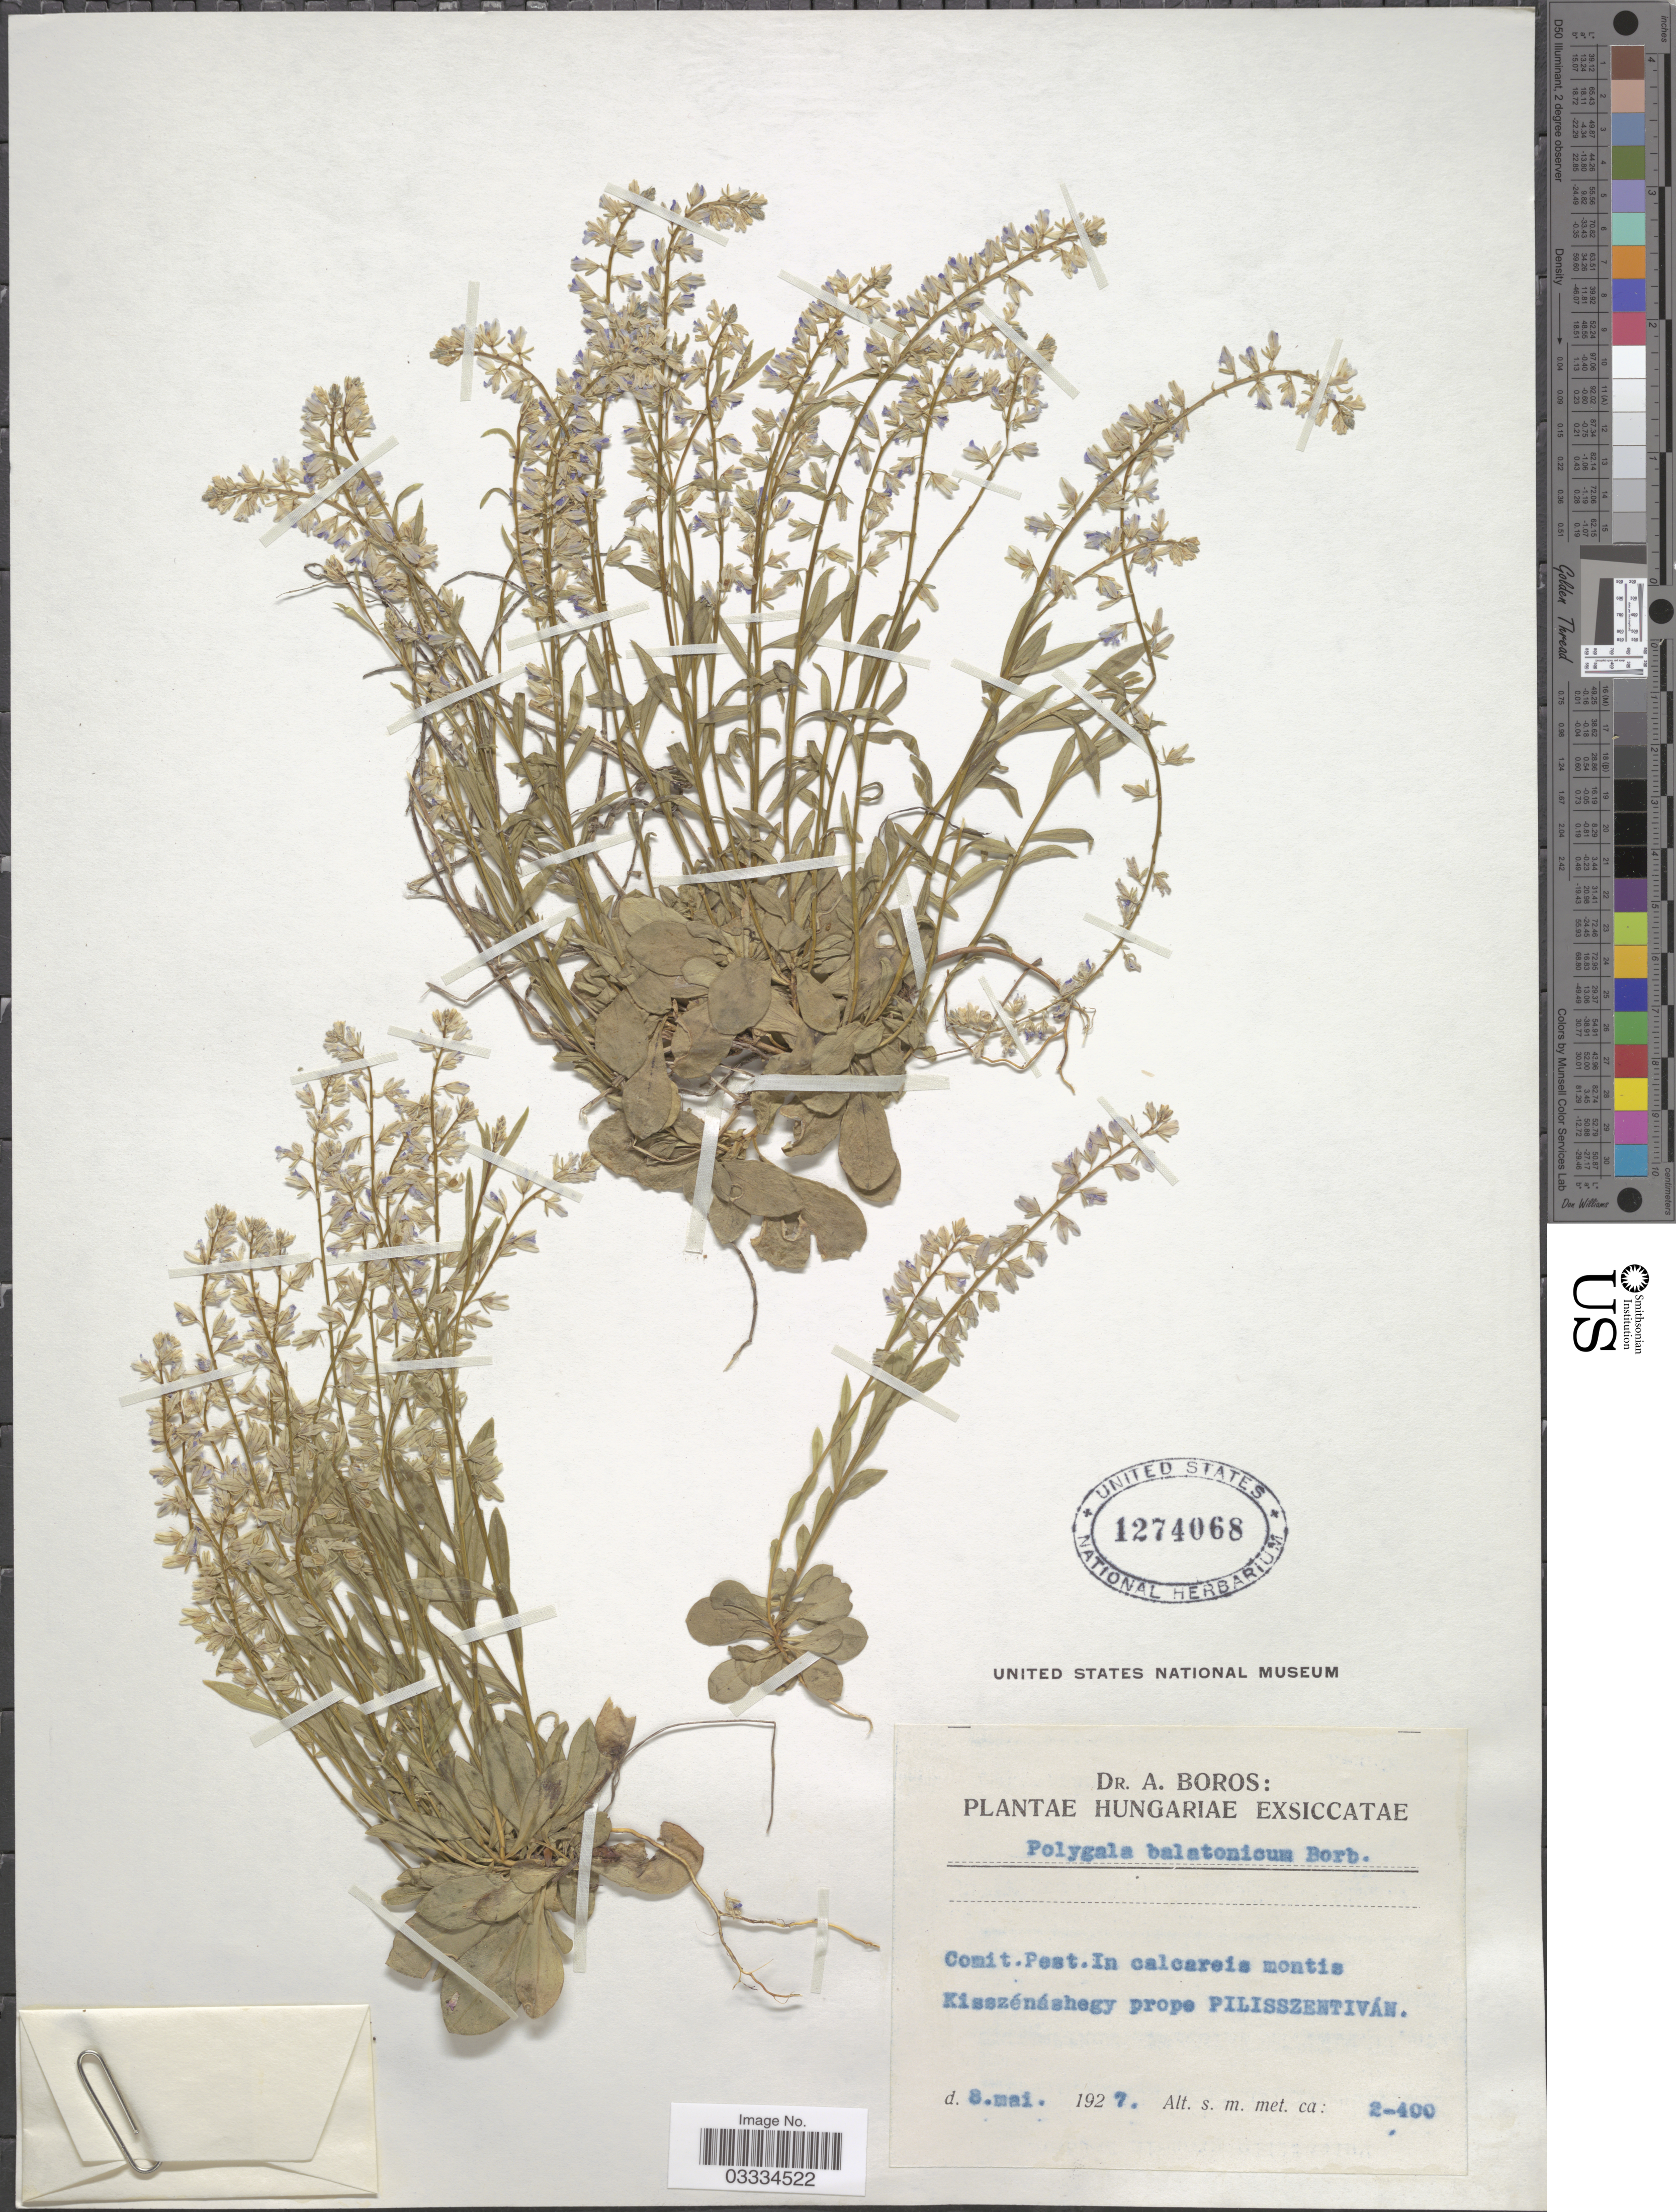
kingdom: Plantae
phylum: Tracheophyta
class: Magnoliopsida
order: Fabales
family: Polygalaceae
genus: Polygala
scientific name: Polygala balatonicum Borb., ined.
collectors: Á. Boros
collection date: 1927-05-08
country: Hungary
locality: Comit. Pest. In calcareis montis. Kisszénáshegy prope Pilisszentiván.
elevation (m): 200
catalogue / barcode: US 1274068